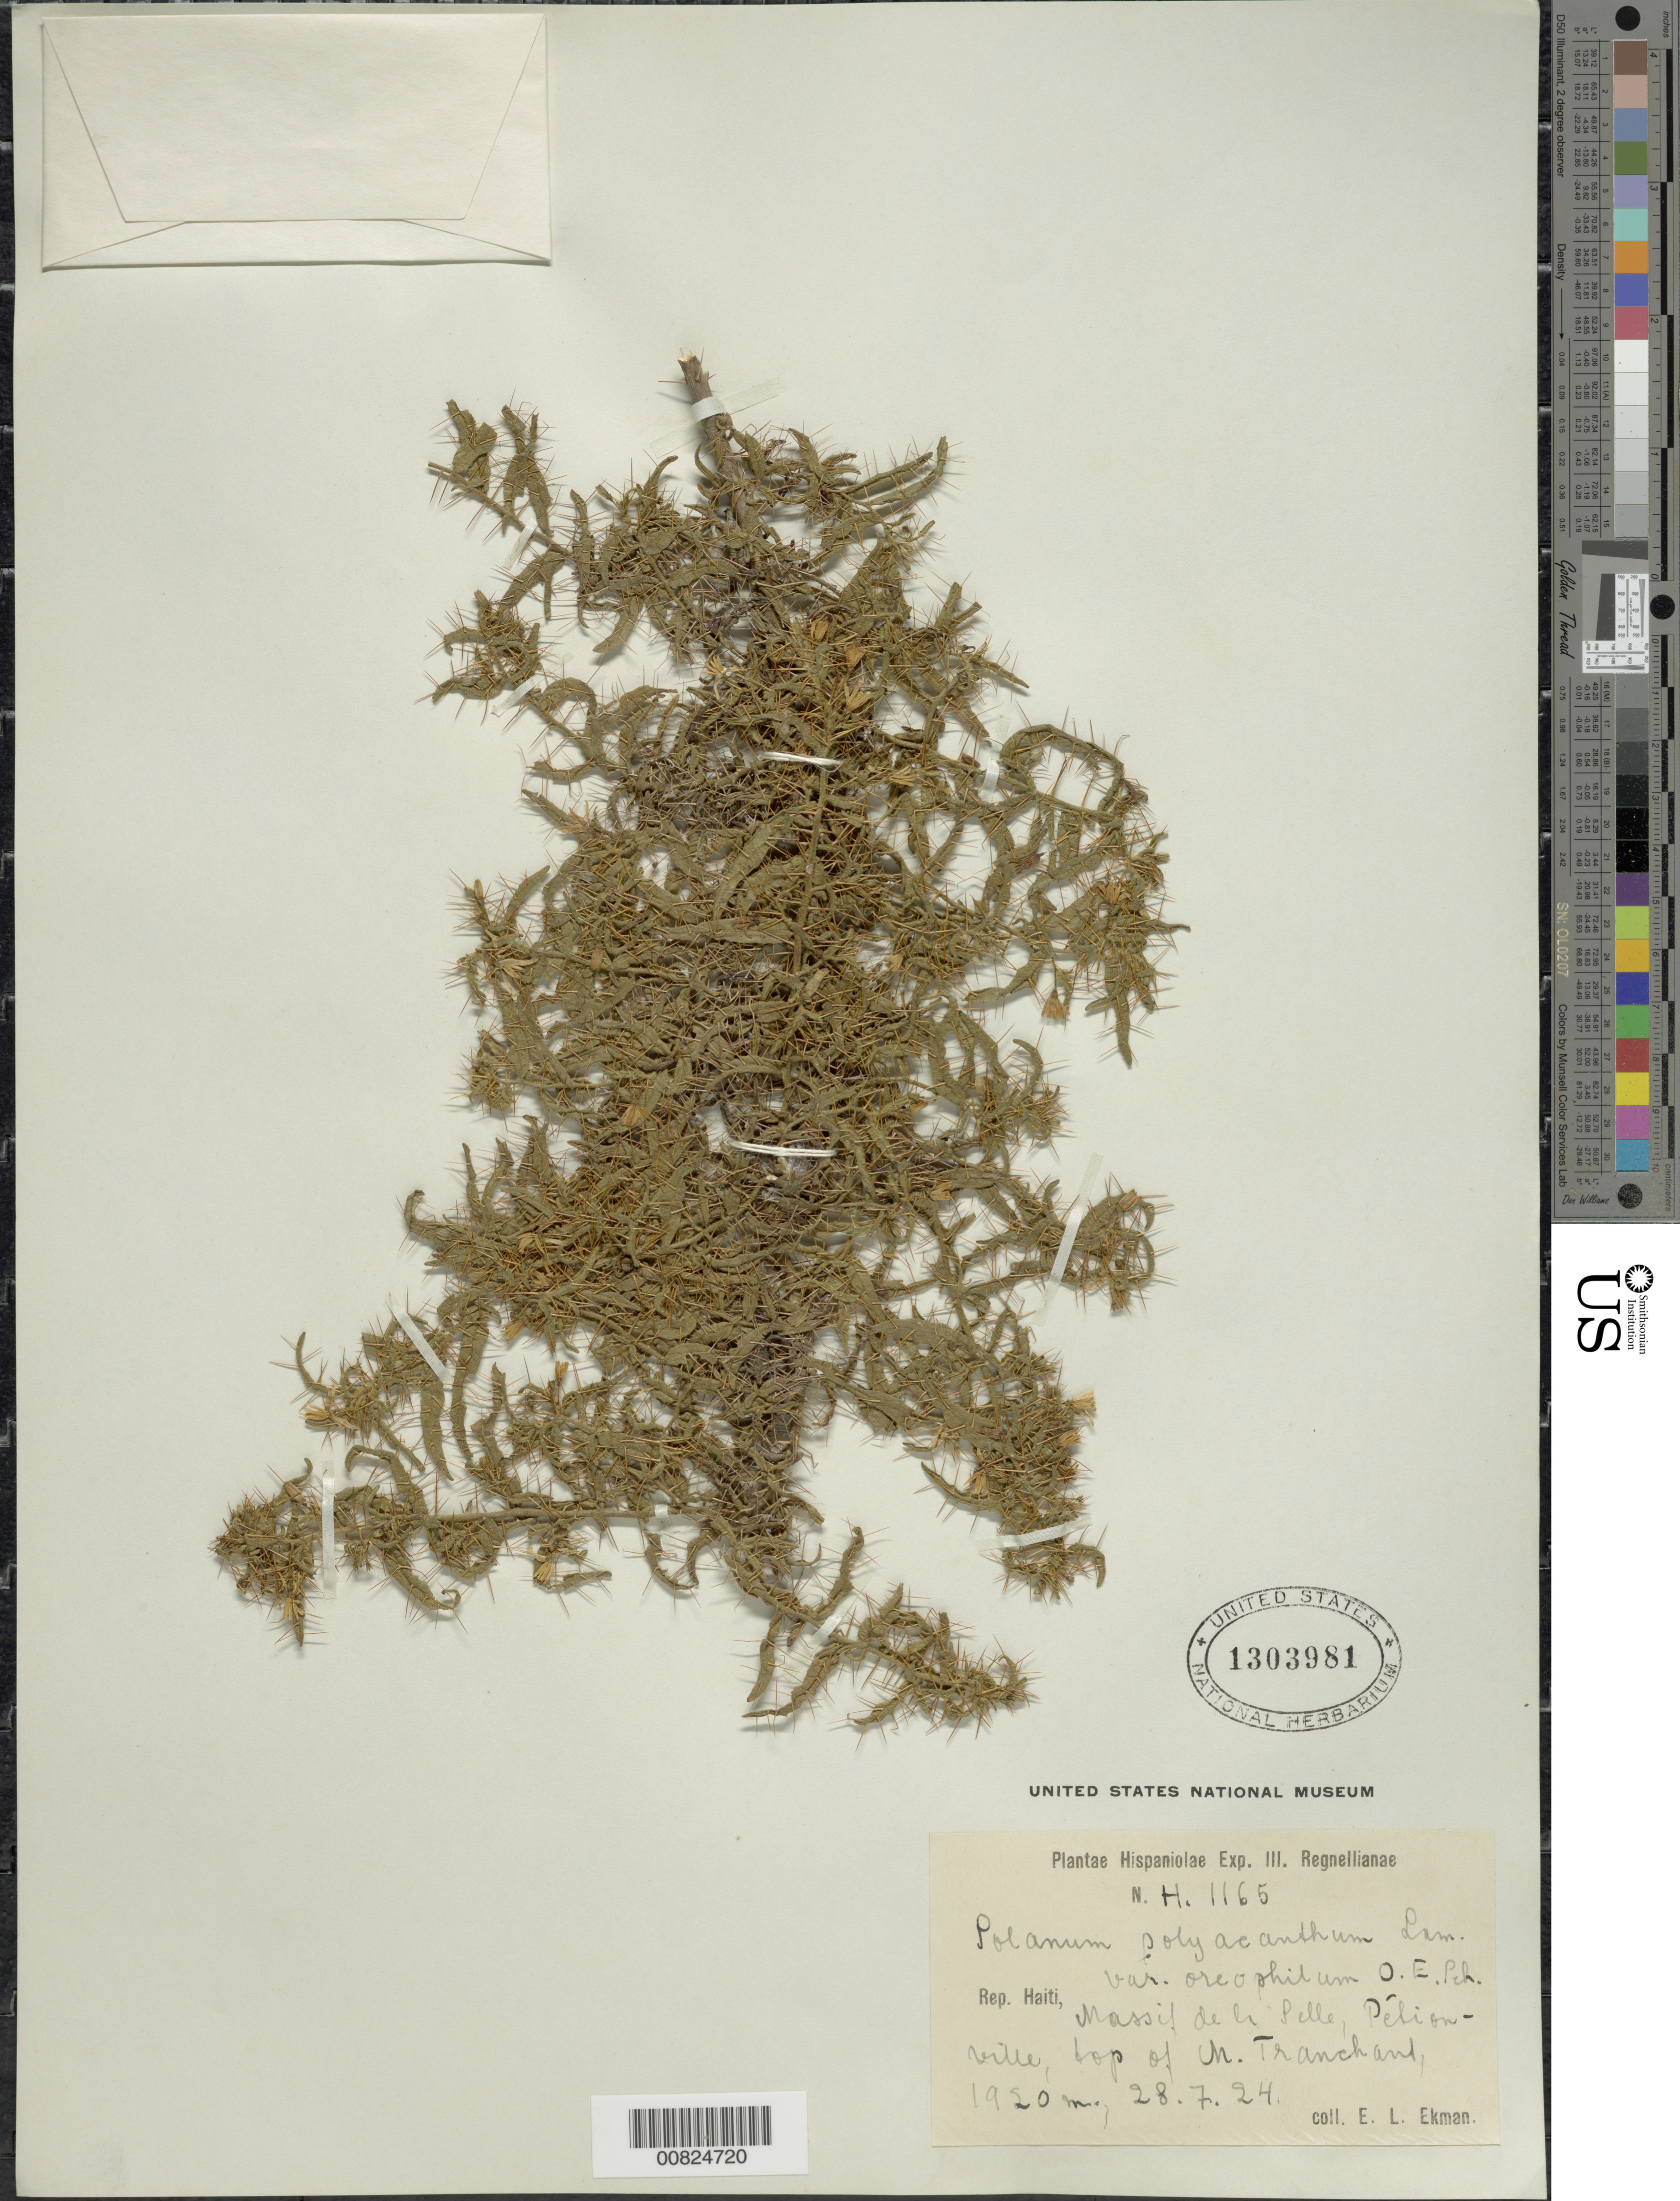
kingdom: Plantae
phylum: Tracheophyta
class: Magnoliopsida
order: Solanales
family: Solanaceae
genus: Solanum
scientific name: Solanum polycanthum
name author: Lam.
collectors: E. L. Ekman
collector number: H 1165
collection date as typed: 28 Jul 1924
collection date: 1924-07-28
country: Haiti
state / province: Ouest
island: Hispaniola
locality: Massif de la Selle, Pétionville, top of M. Tranchant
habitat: Mountain top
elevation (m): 1920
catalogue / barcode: US 1303981